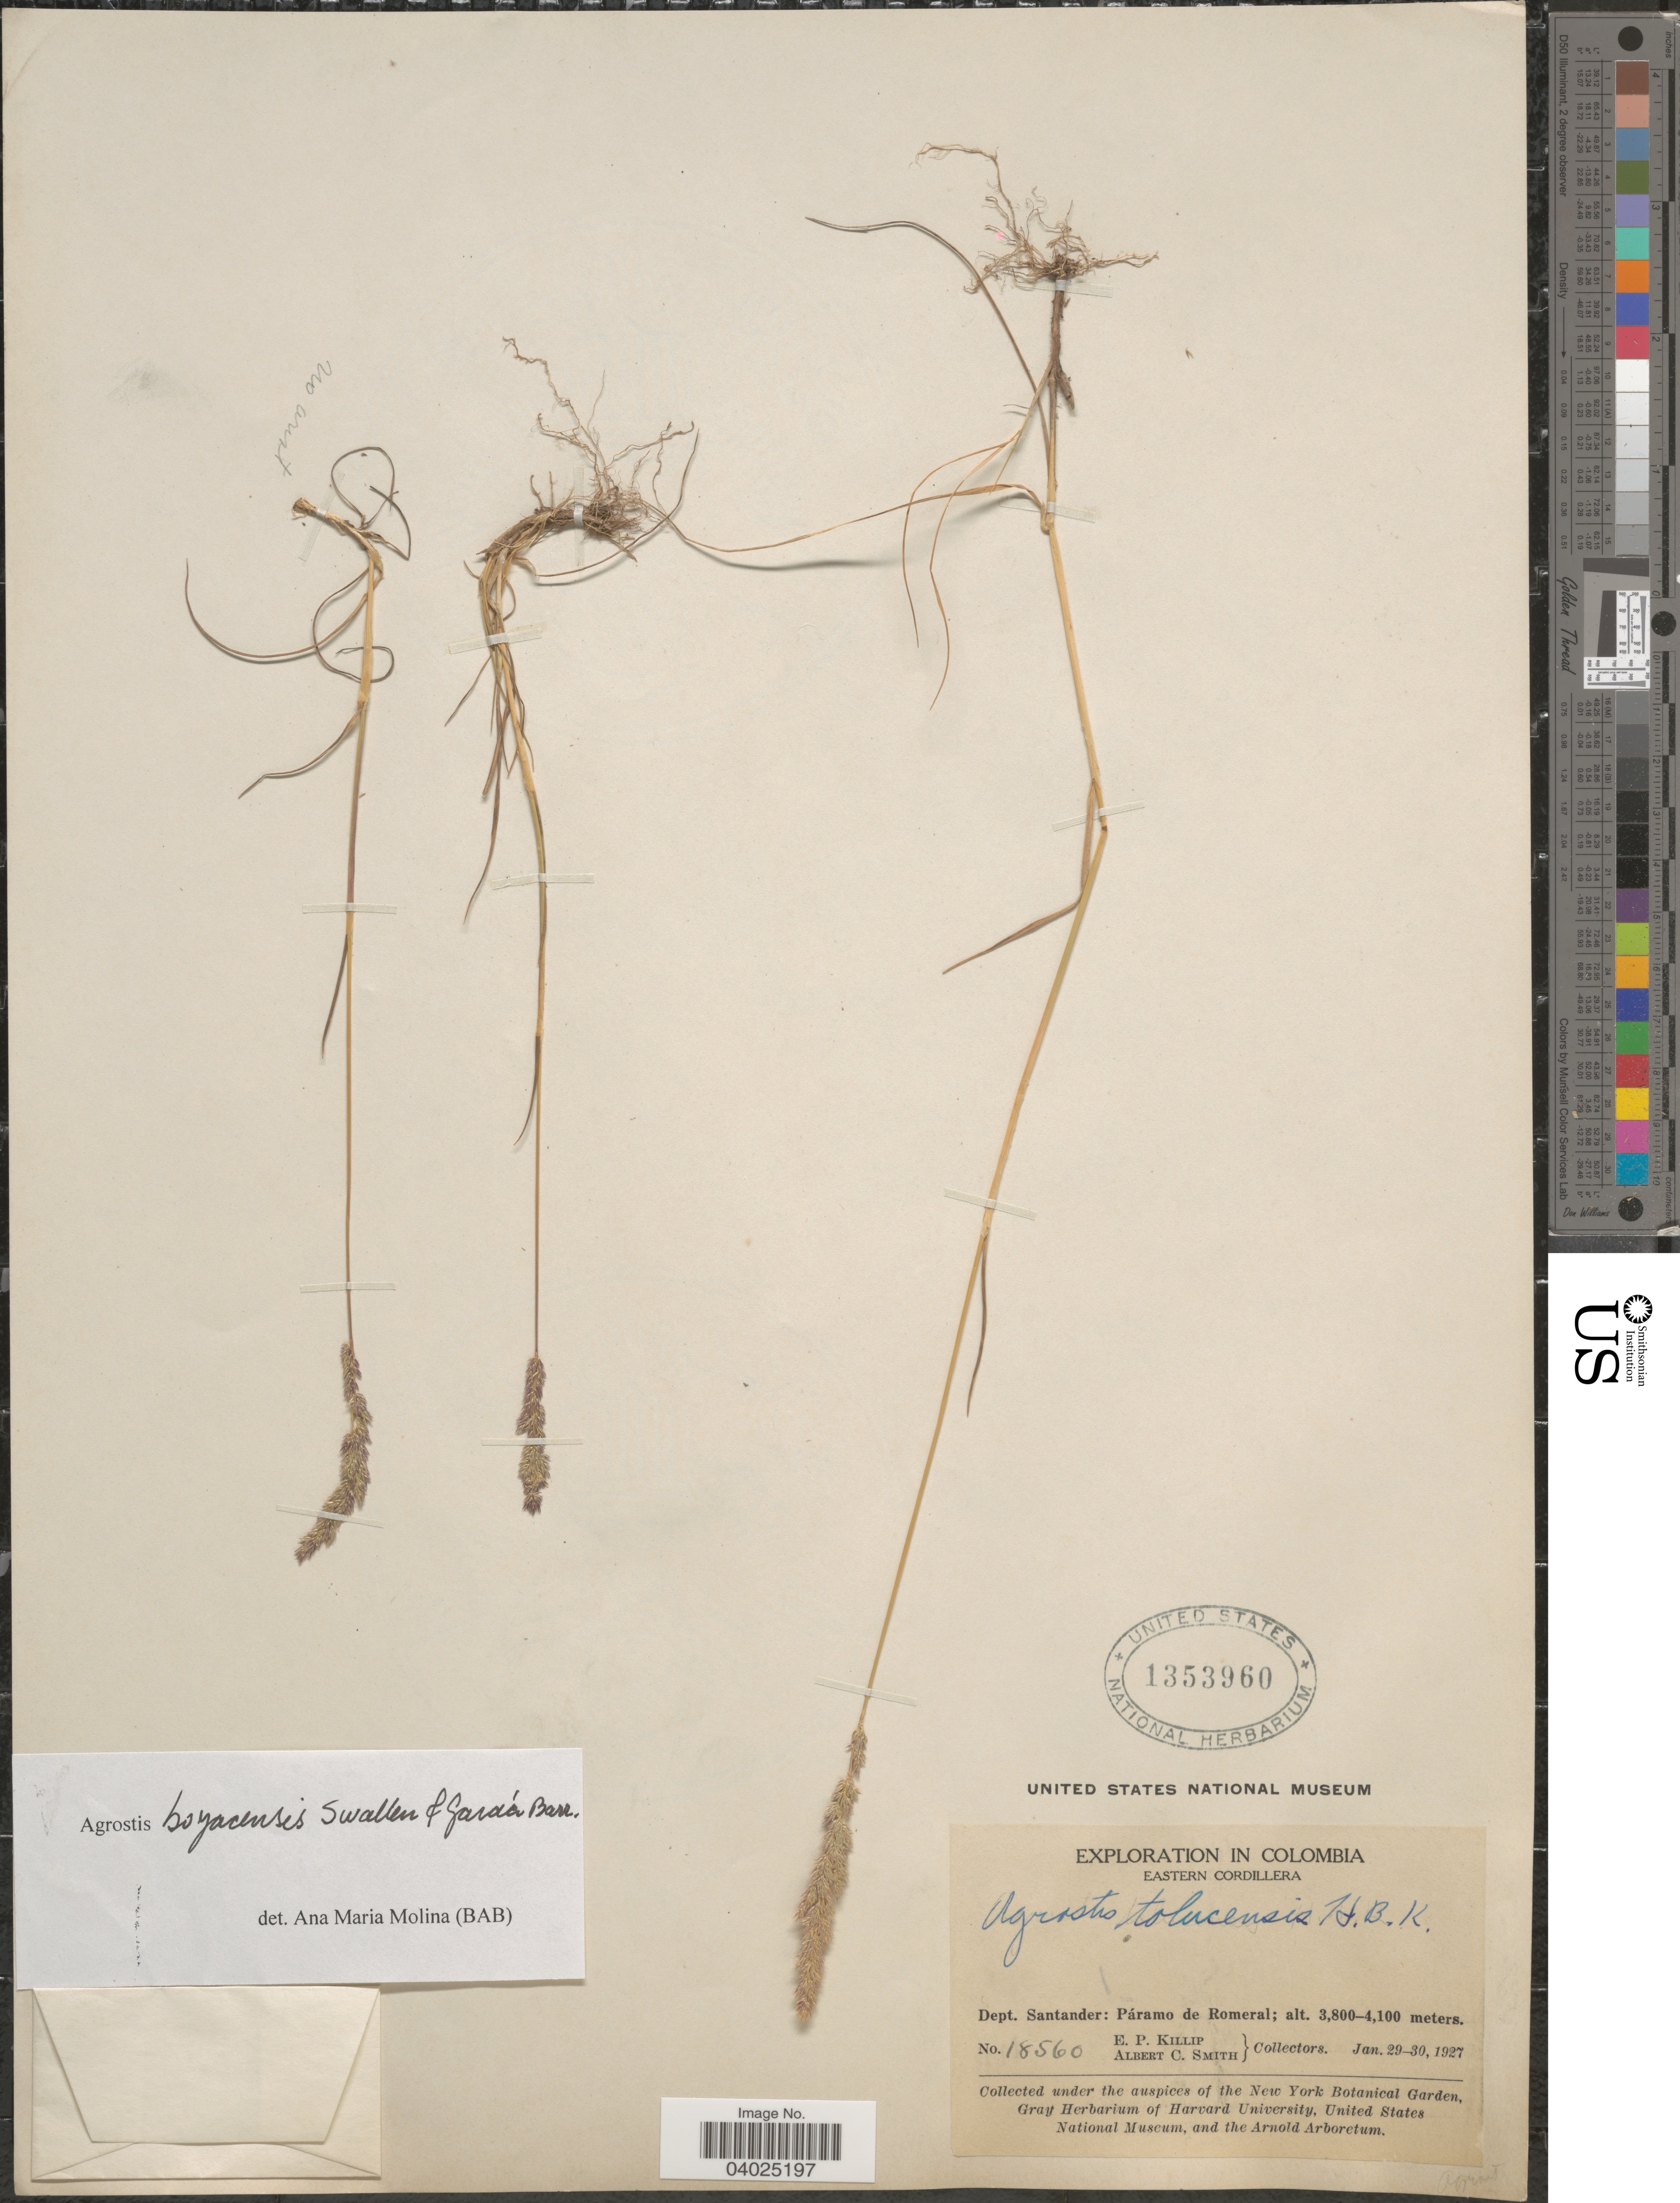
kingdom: Plantae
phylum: Tracheophyta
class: Liliopsida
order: Poales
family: Poaceae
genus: Agrostis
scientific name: Agrostis sp.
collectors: E. P. Killip & A. C. Smith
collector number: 18560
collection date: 1927-01-29/1927-01-30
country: Colombia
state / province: Santander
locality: Eastern Cordillera. Dept. Santander: Páramo de Romeral.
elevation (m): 3800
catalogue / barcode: US 1353960